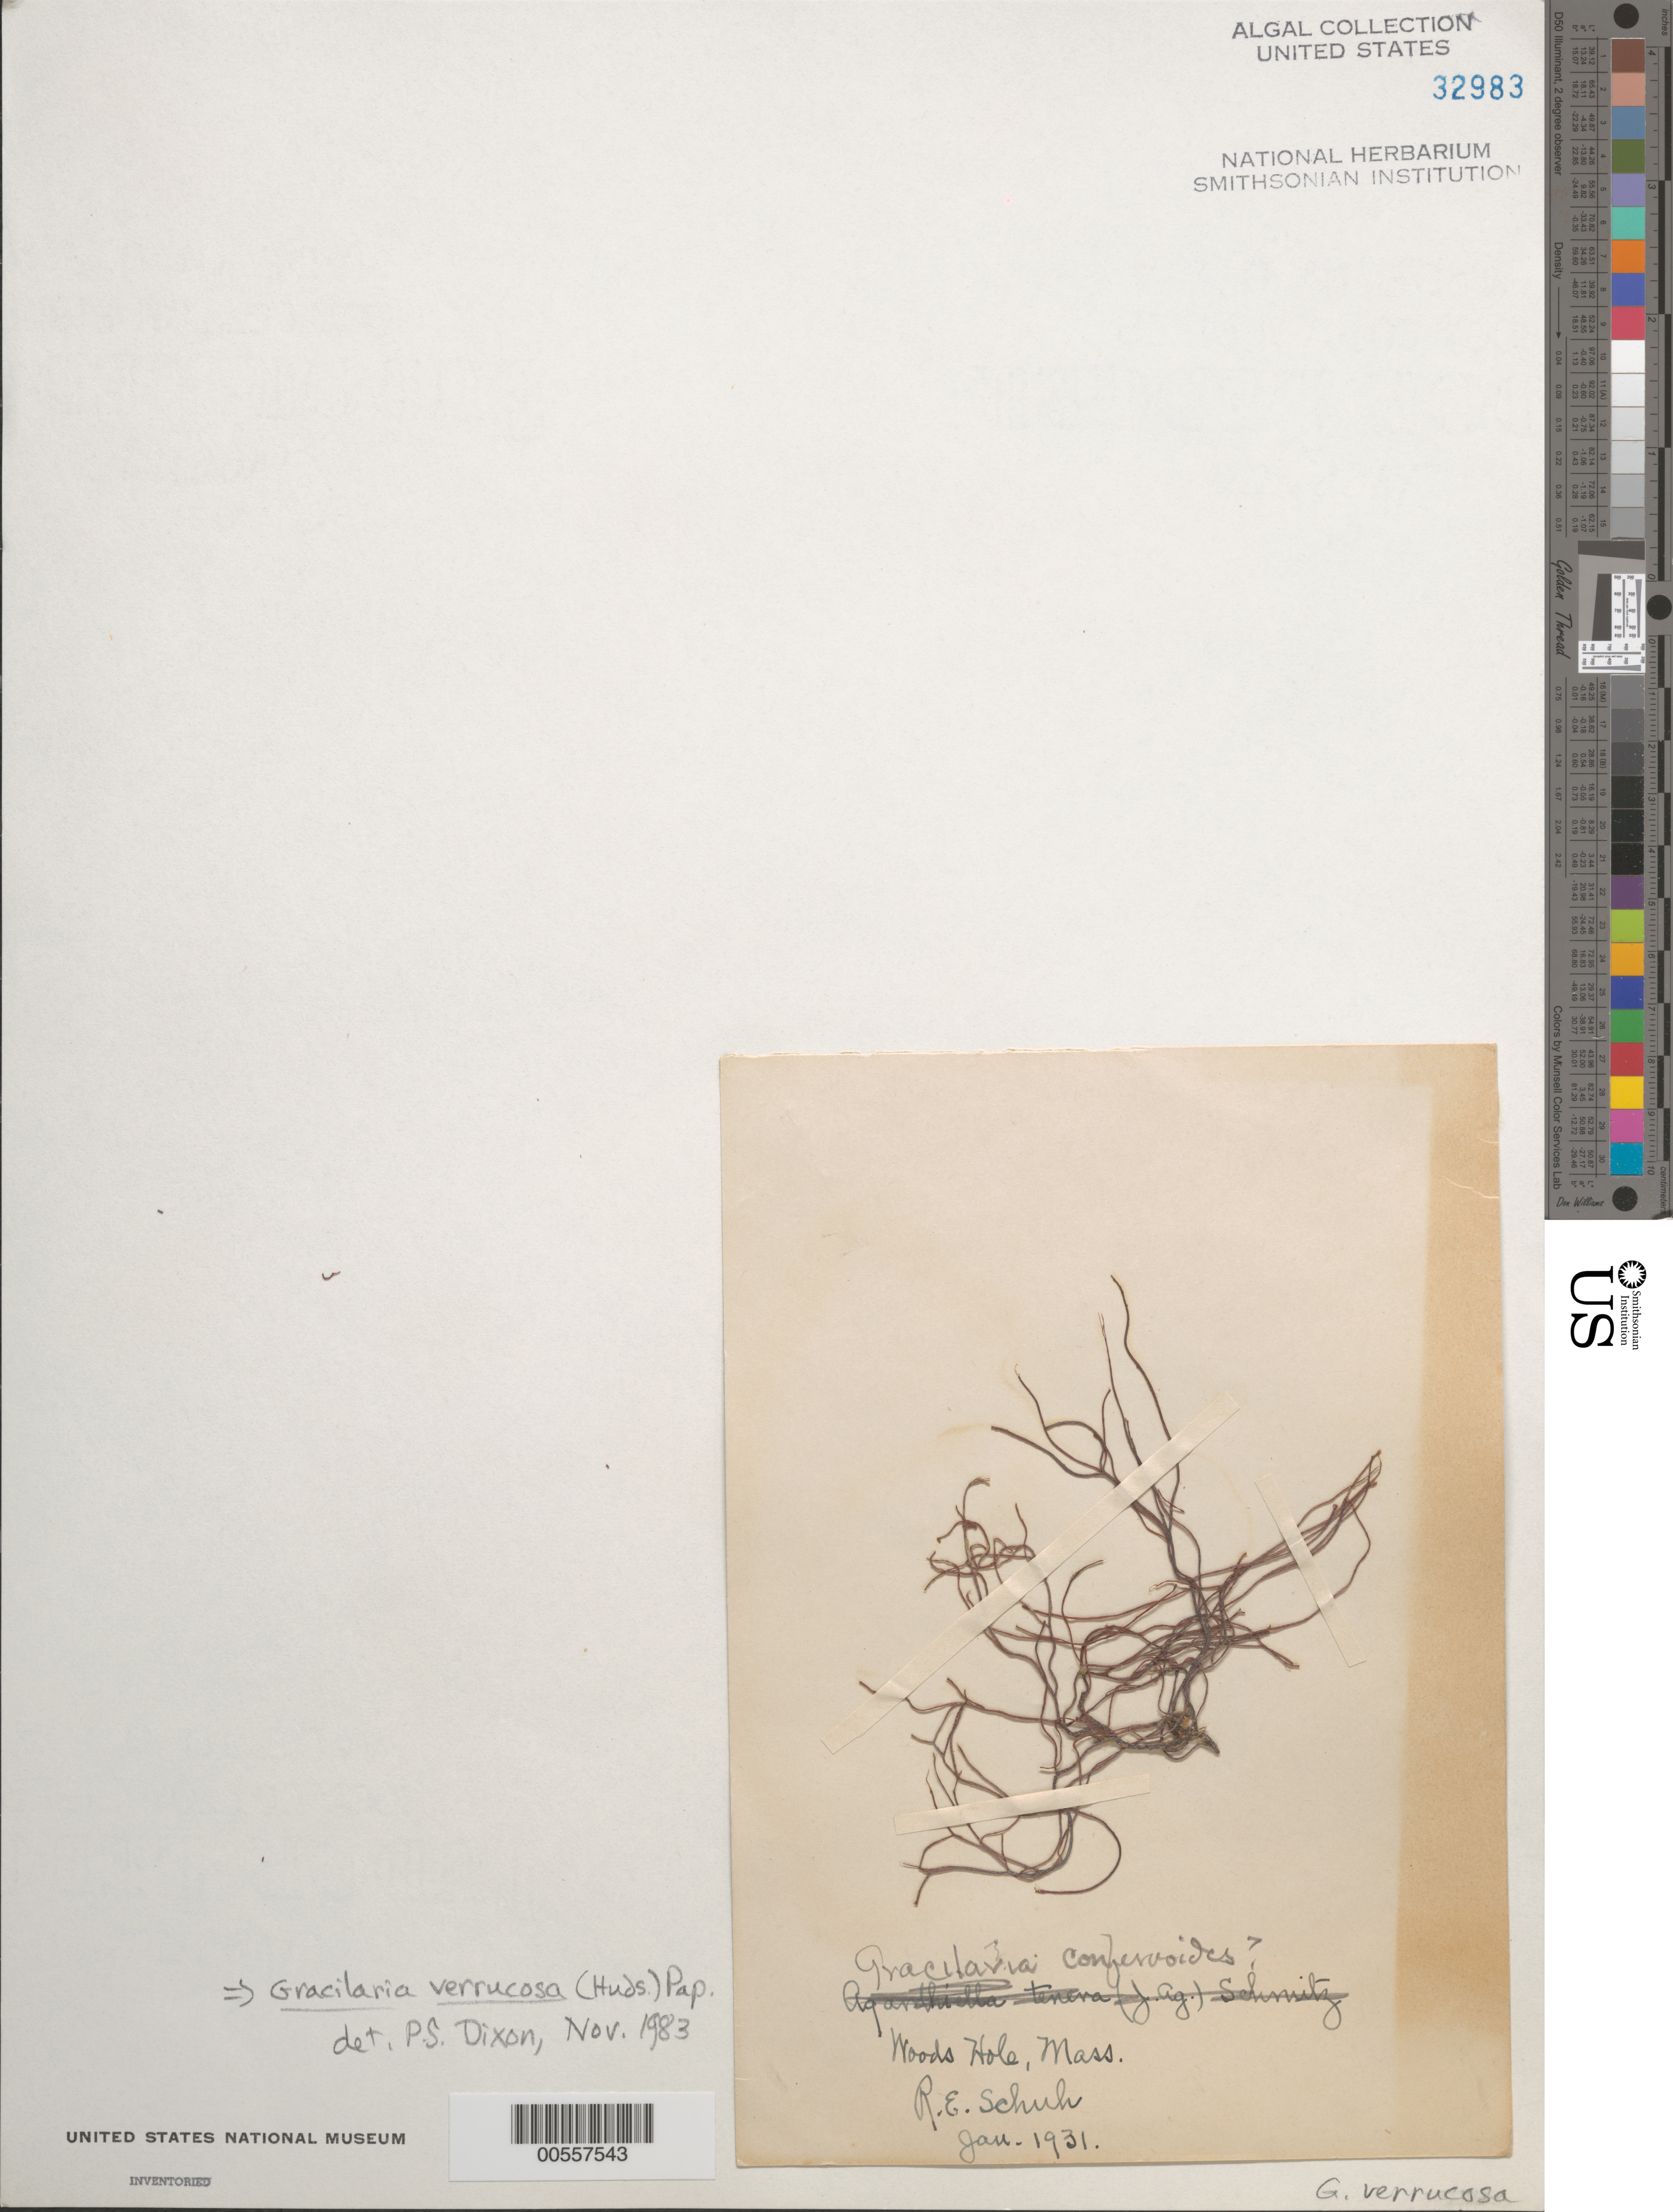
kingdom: Plantae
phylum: Rhodophyta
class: Florideophyceae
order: Gracilariales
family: Gracilariaceae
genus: Gracilariopsis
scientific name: Gracilariopsis longissima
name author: (S.G. Gmel.) Steentoft et al.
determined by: Algae name updating Project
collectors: R. Schuh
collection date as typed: Jan 1931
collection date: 1931-01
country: United States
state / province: Massachusetts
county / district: Barnstable County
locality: Woods Hole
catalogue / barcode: US 32983